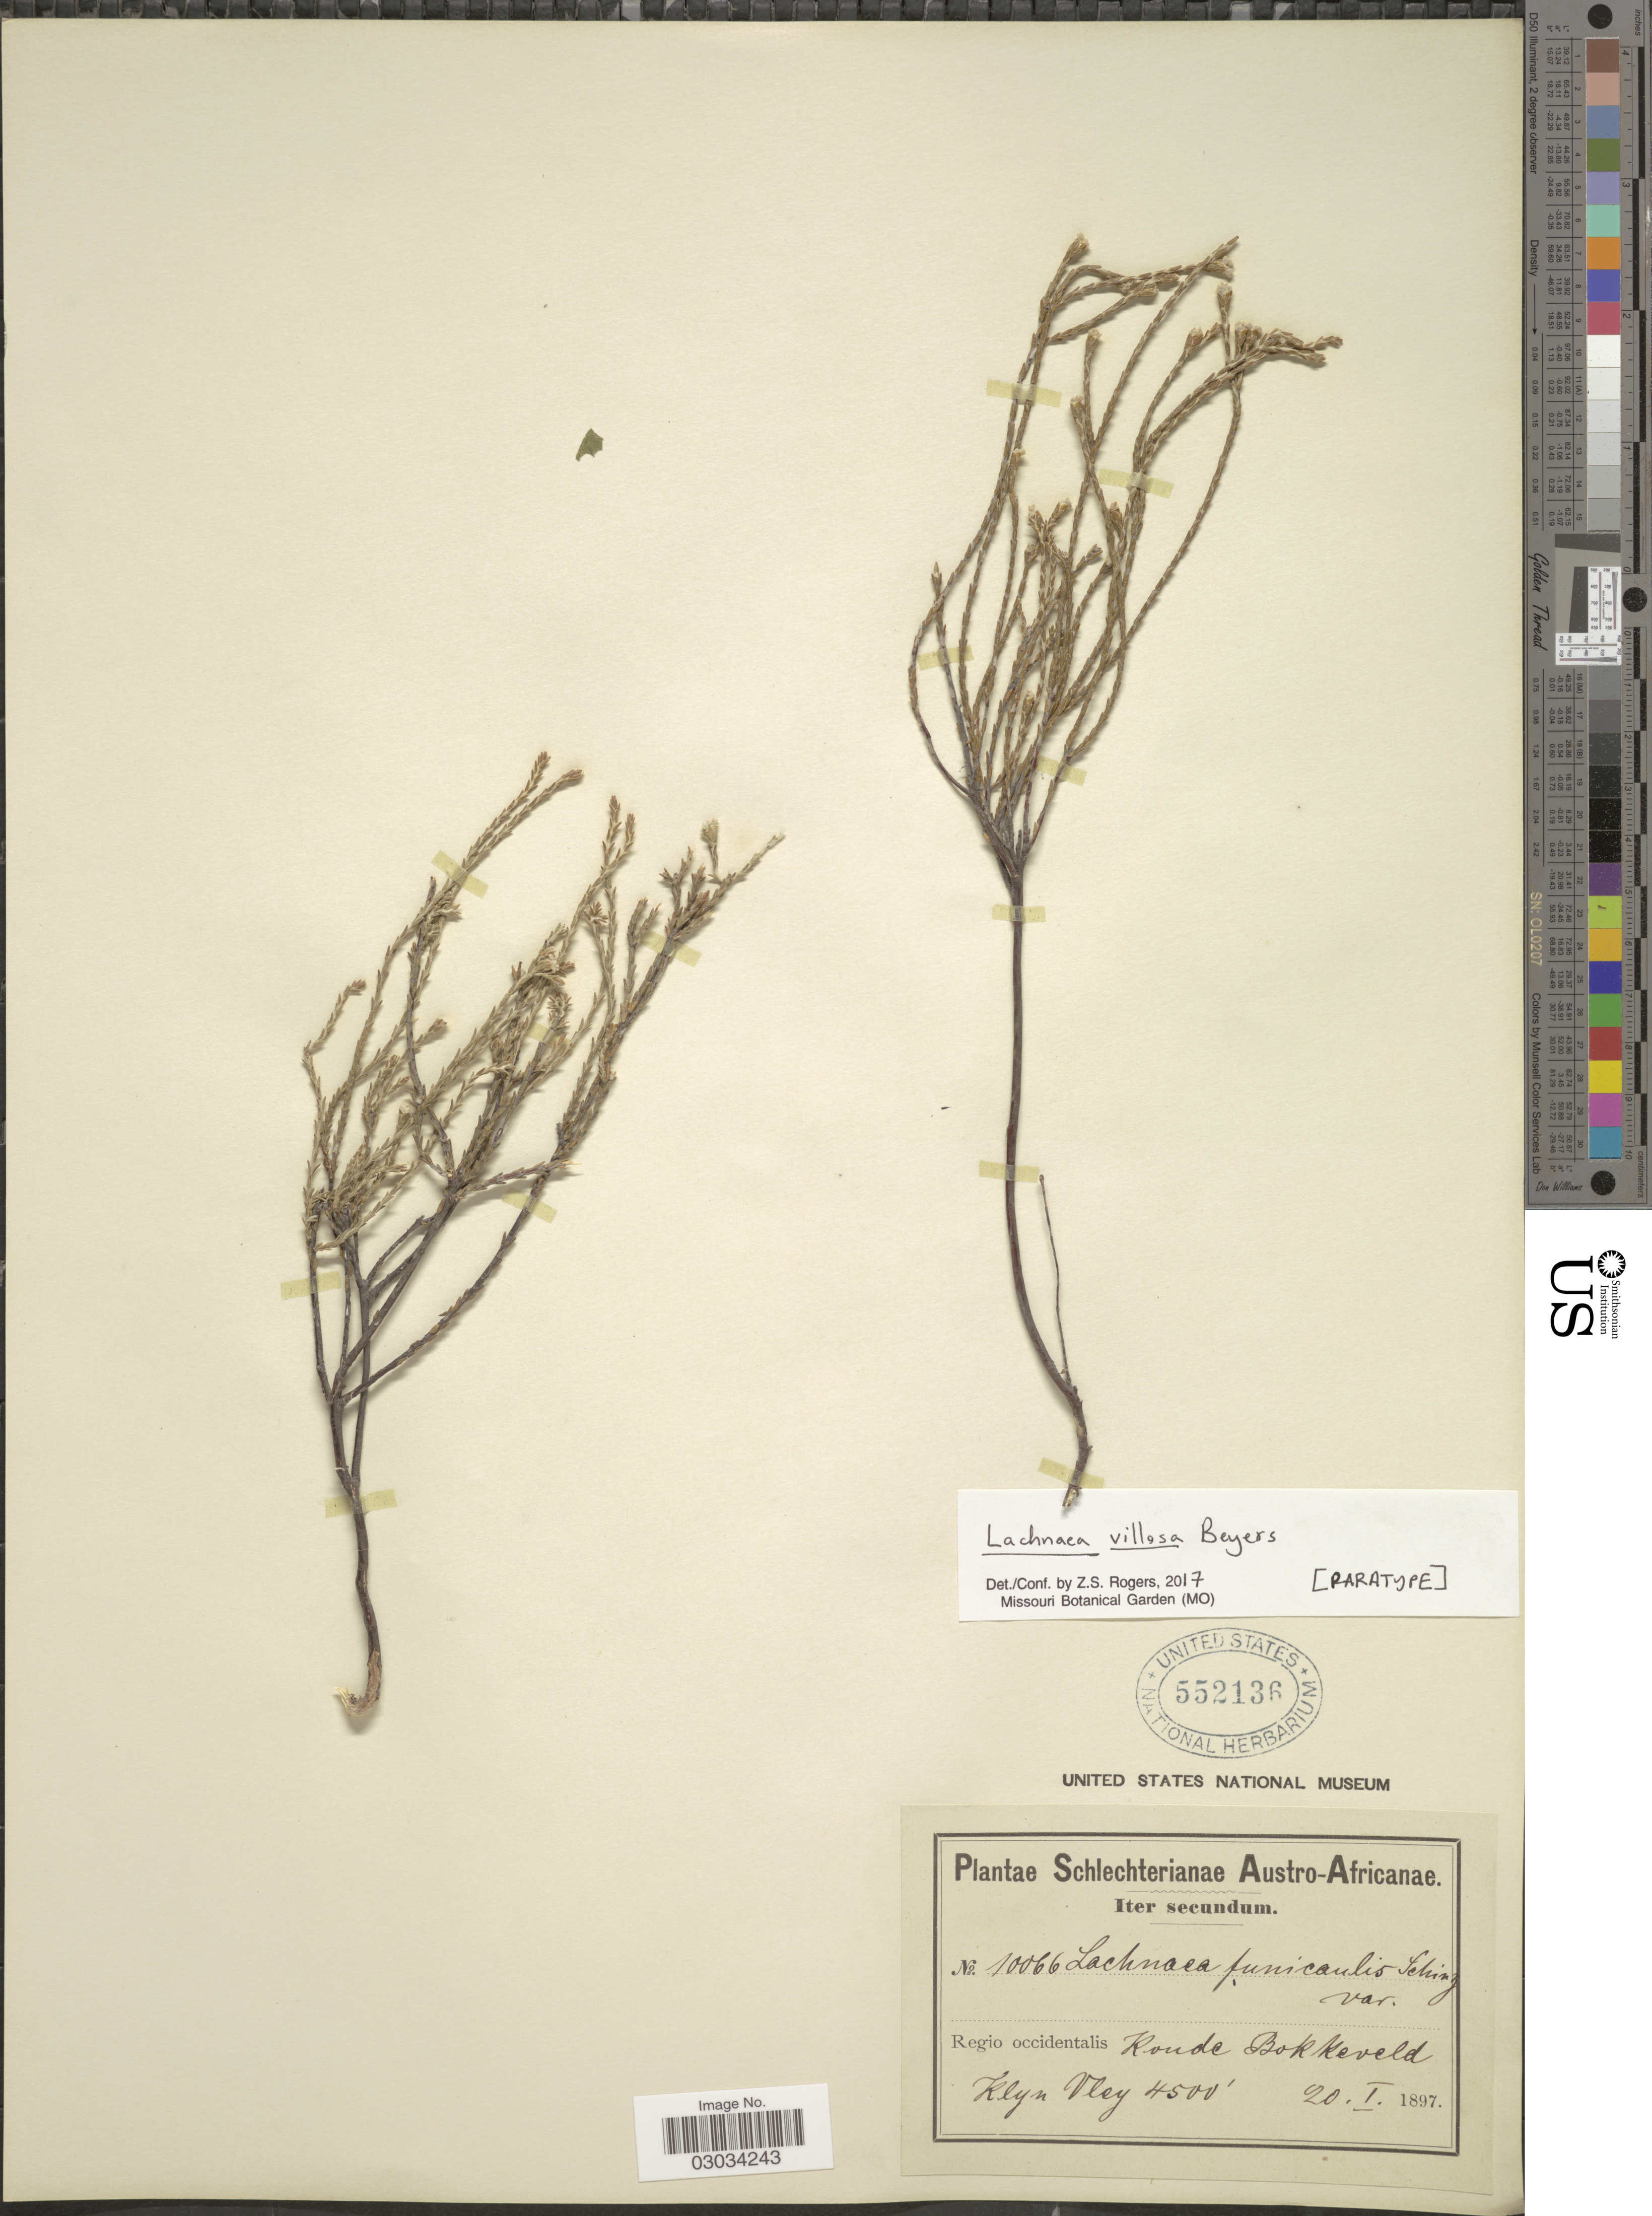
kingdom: Plantae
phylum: Tracheophyta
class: Magnoliopsida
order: Malvales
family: Thymelaeaceae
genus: Lachnaea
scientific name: Lachnaea villosa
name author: Beyers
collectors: Schlechter, --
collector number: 10066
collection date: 1897-01-20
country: South Africa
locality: Austro-Africanae. Regio occidentalis Koude Bokkeveld Klyn Vley.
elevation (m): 1372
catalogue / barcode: US 552136